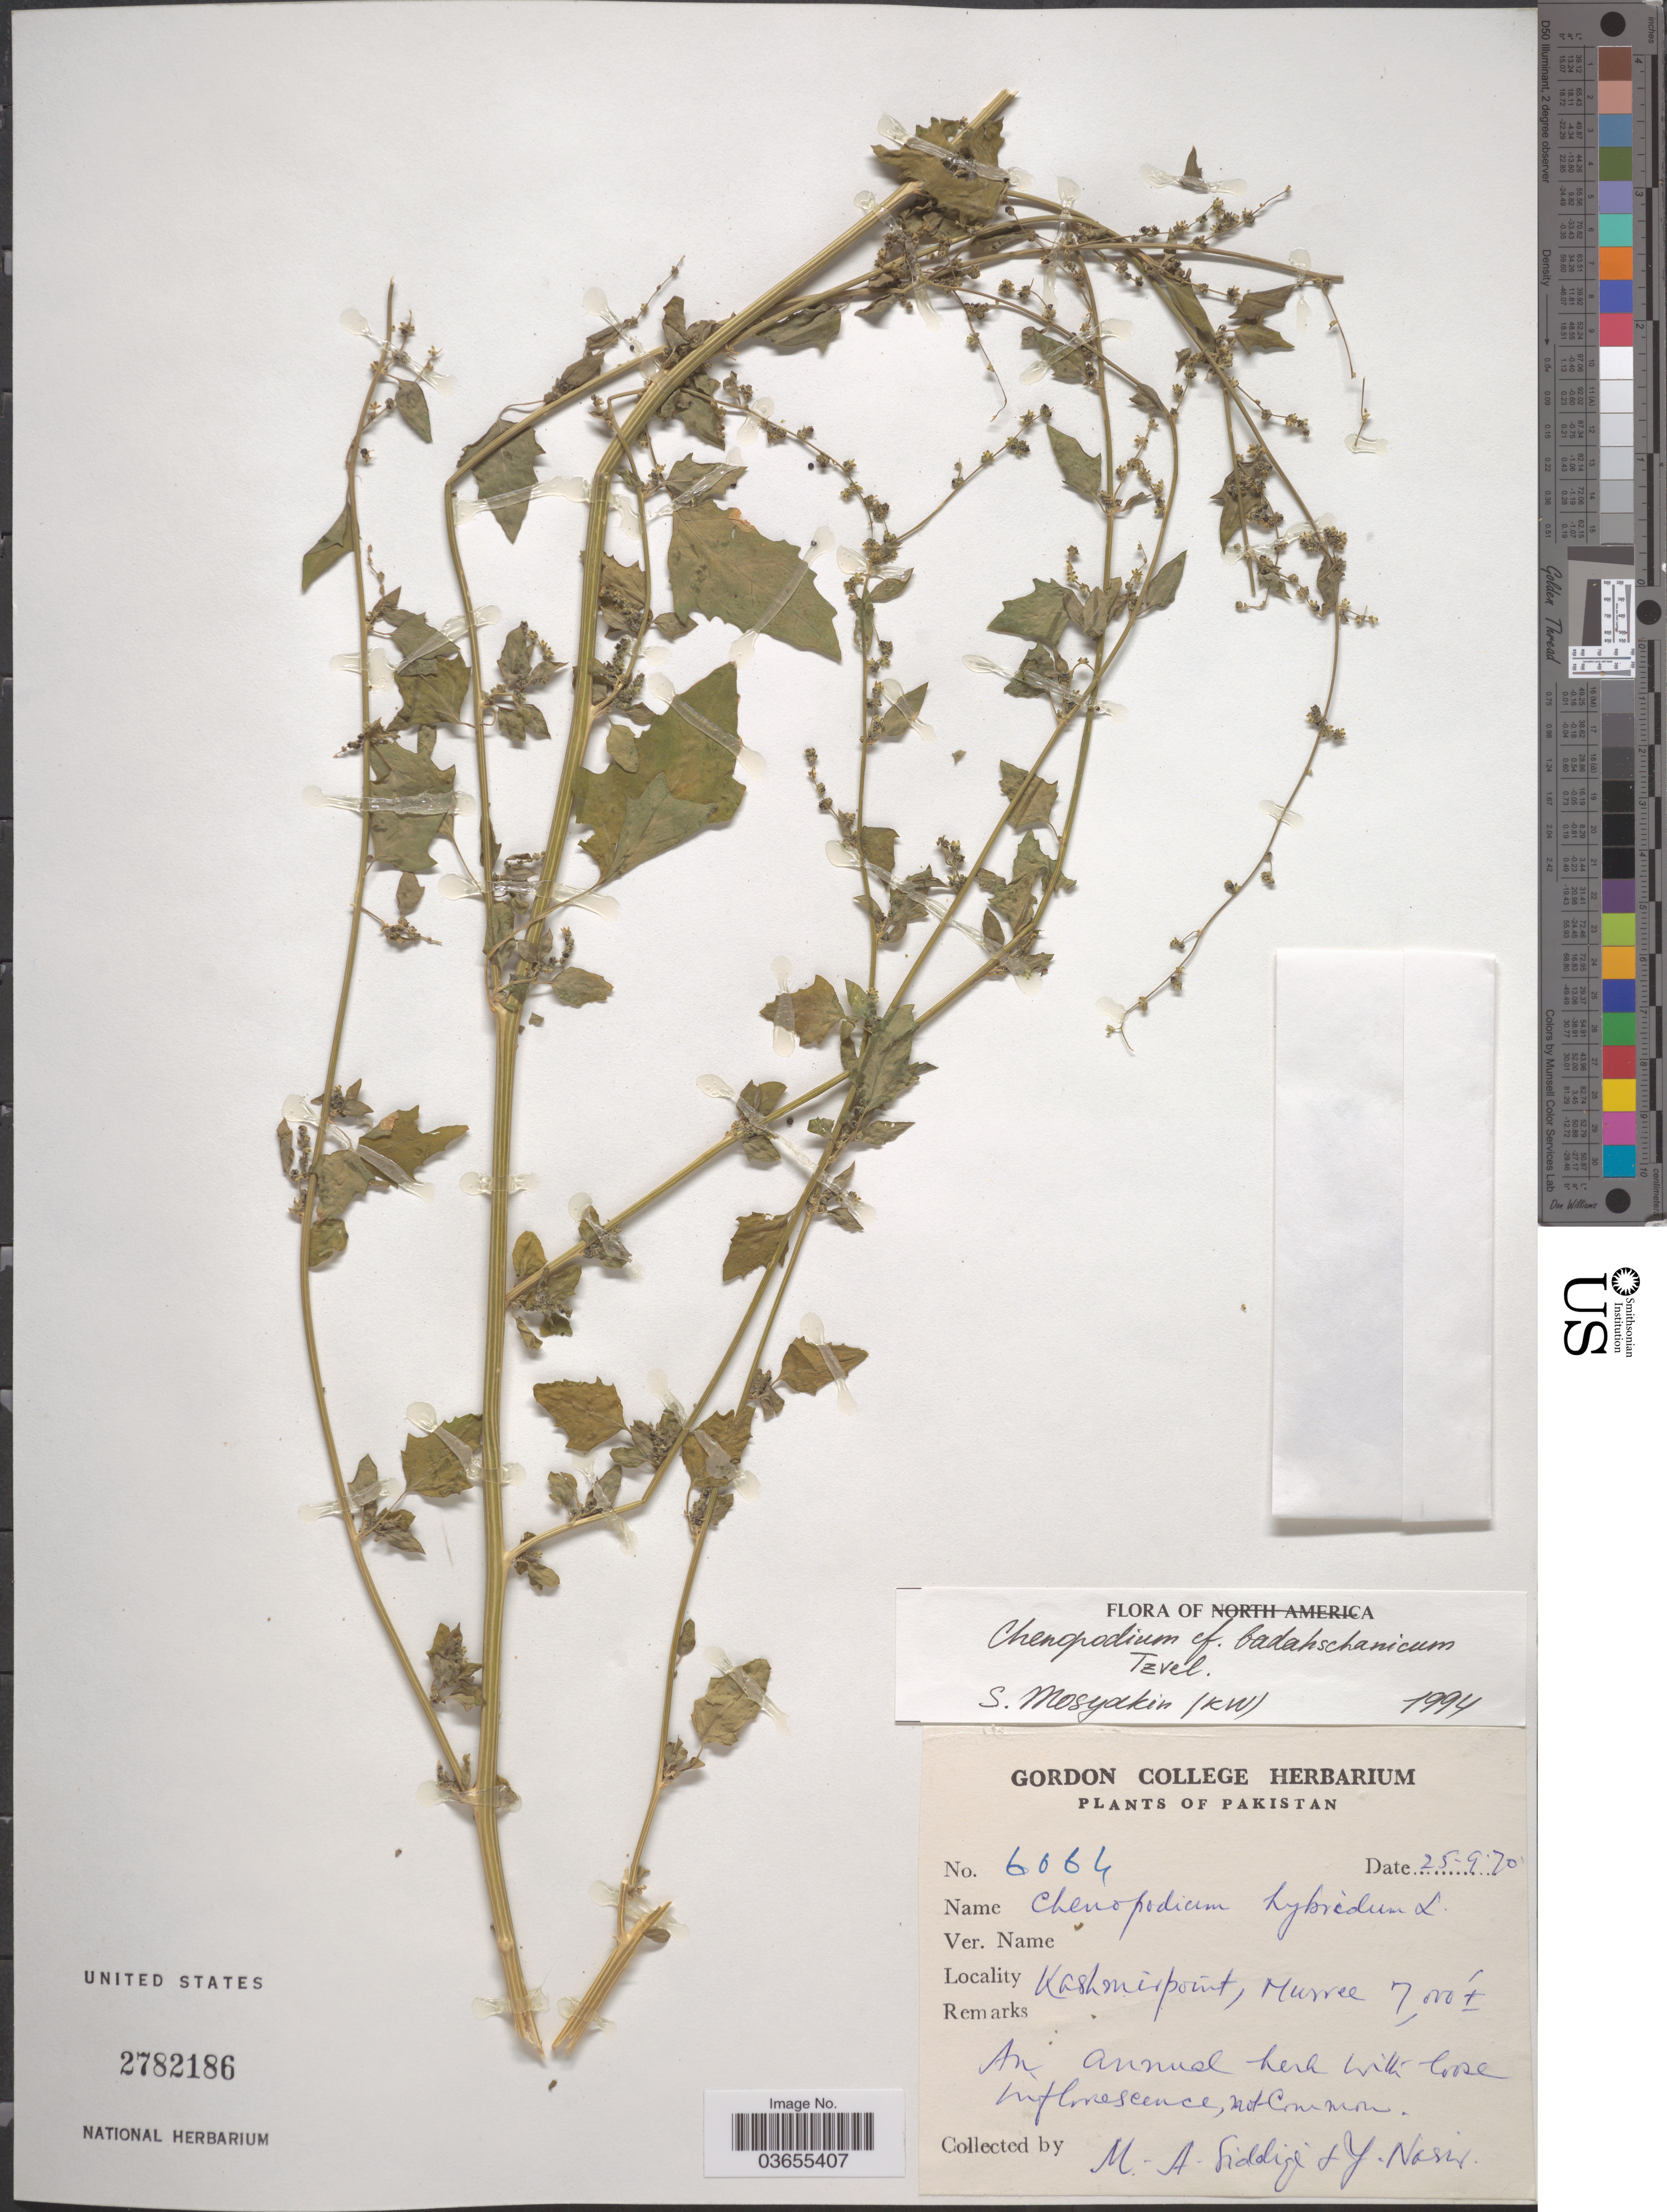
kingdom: Plantae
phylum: Tracheophyta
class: Magnoliopsida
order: Caryophyllales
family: Amaranthaceae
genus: Chenopodium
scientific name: Chenopodium badachschanicum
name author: Tzvelev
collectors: M. Siddiqi & Y. Nasir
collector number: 6064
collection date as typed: Transcribed d/m/y: 25/9/70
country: Pakistan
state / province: Azad Kashmir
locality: Kashmirpoint, Murree.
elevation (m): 2134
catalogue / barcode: US 2782186